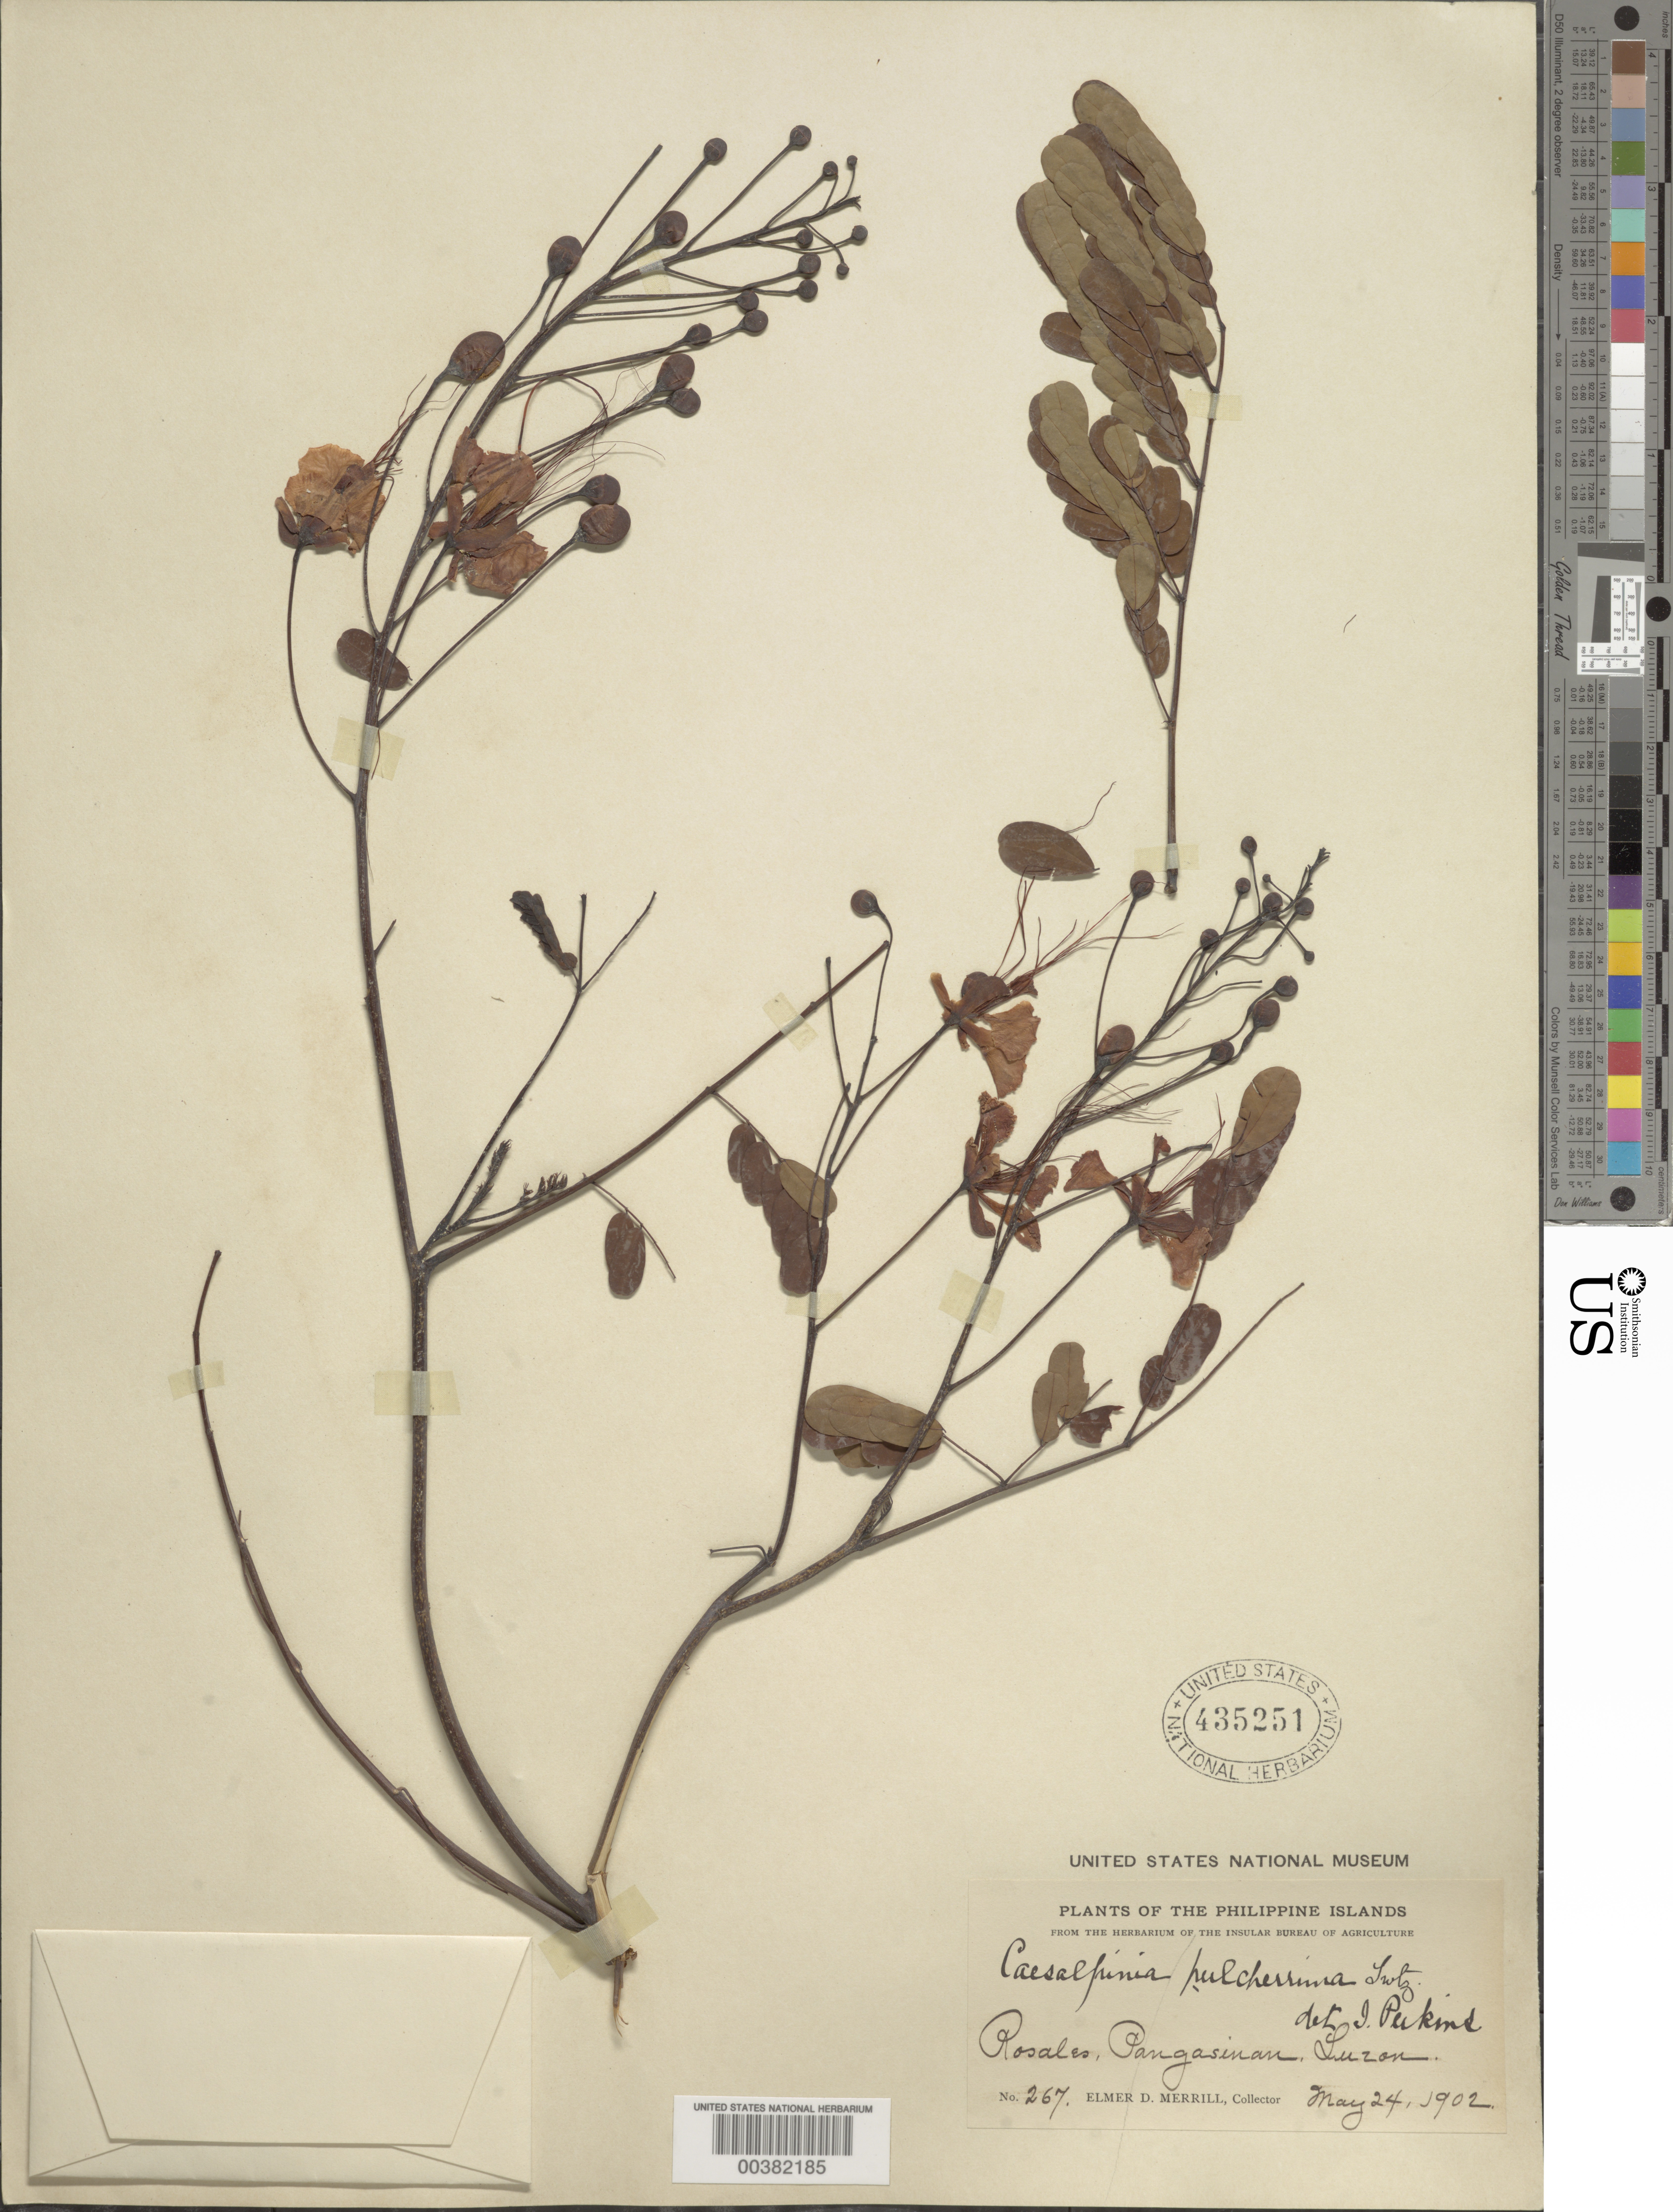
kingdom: Plantae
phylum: Tracheophyta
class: Magnoliopsida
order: Fabales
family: Fabaceae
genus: Caesalpinia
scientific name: Caesalpinia pulcherrima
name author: (L.) Sw.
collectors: E. D. Merrill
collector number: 267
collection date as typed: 24 May 1902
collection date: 1902-05-24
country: Philippines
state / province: Ilocos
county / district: Pangasinan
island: Luzon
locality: Rosales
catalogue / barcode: US 435251